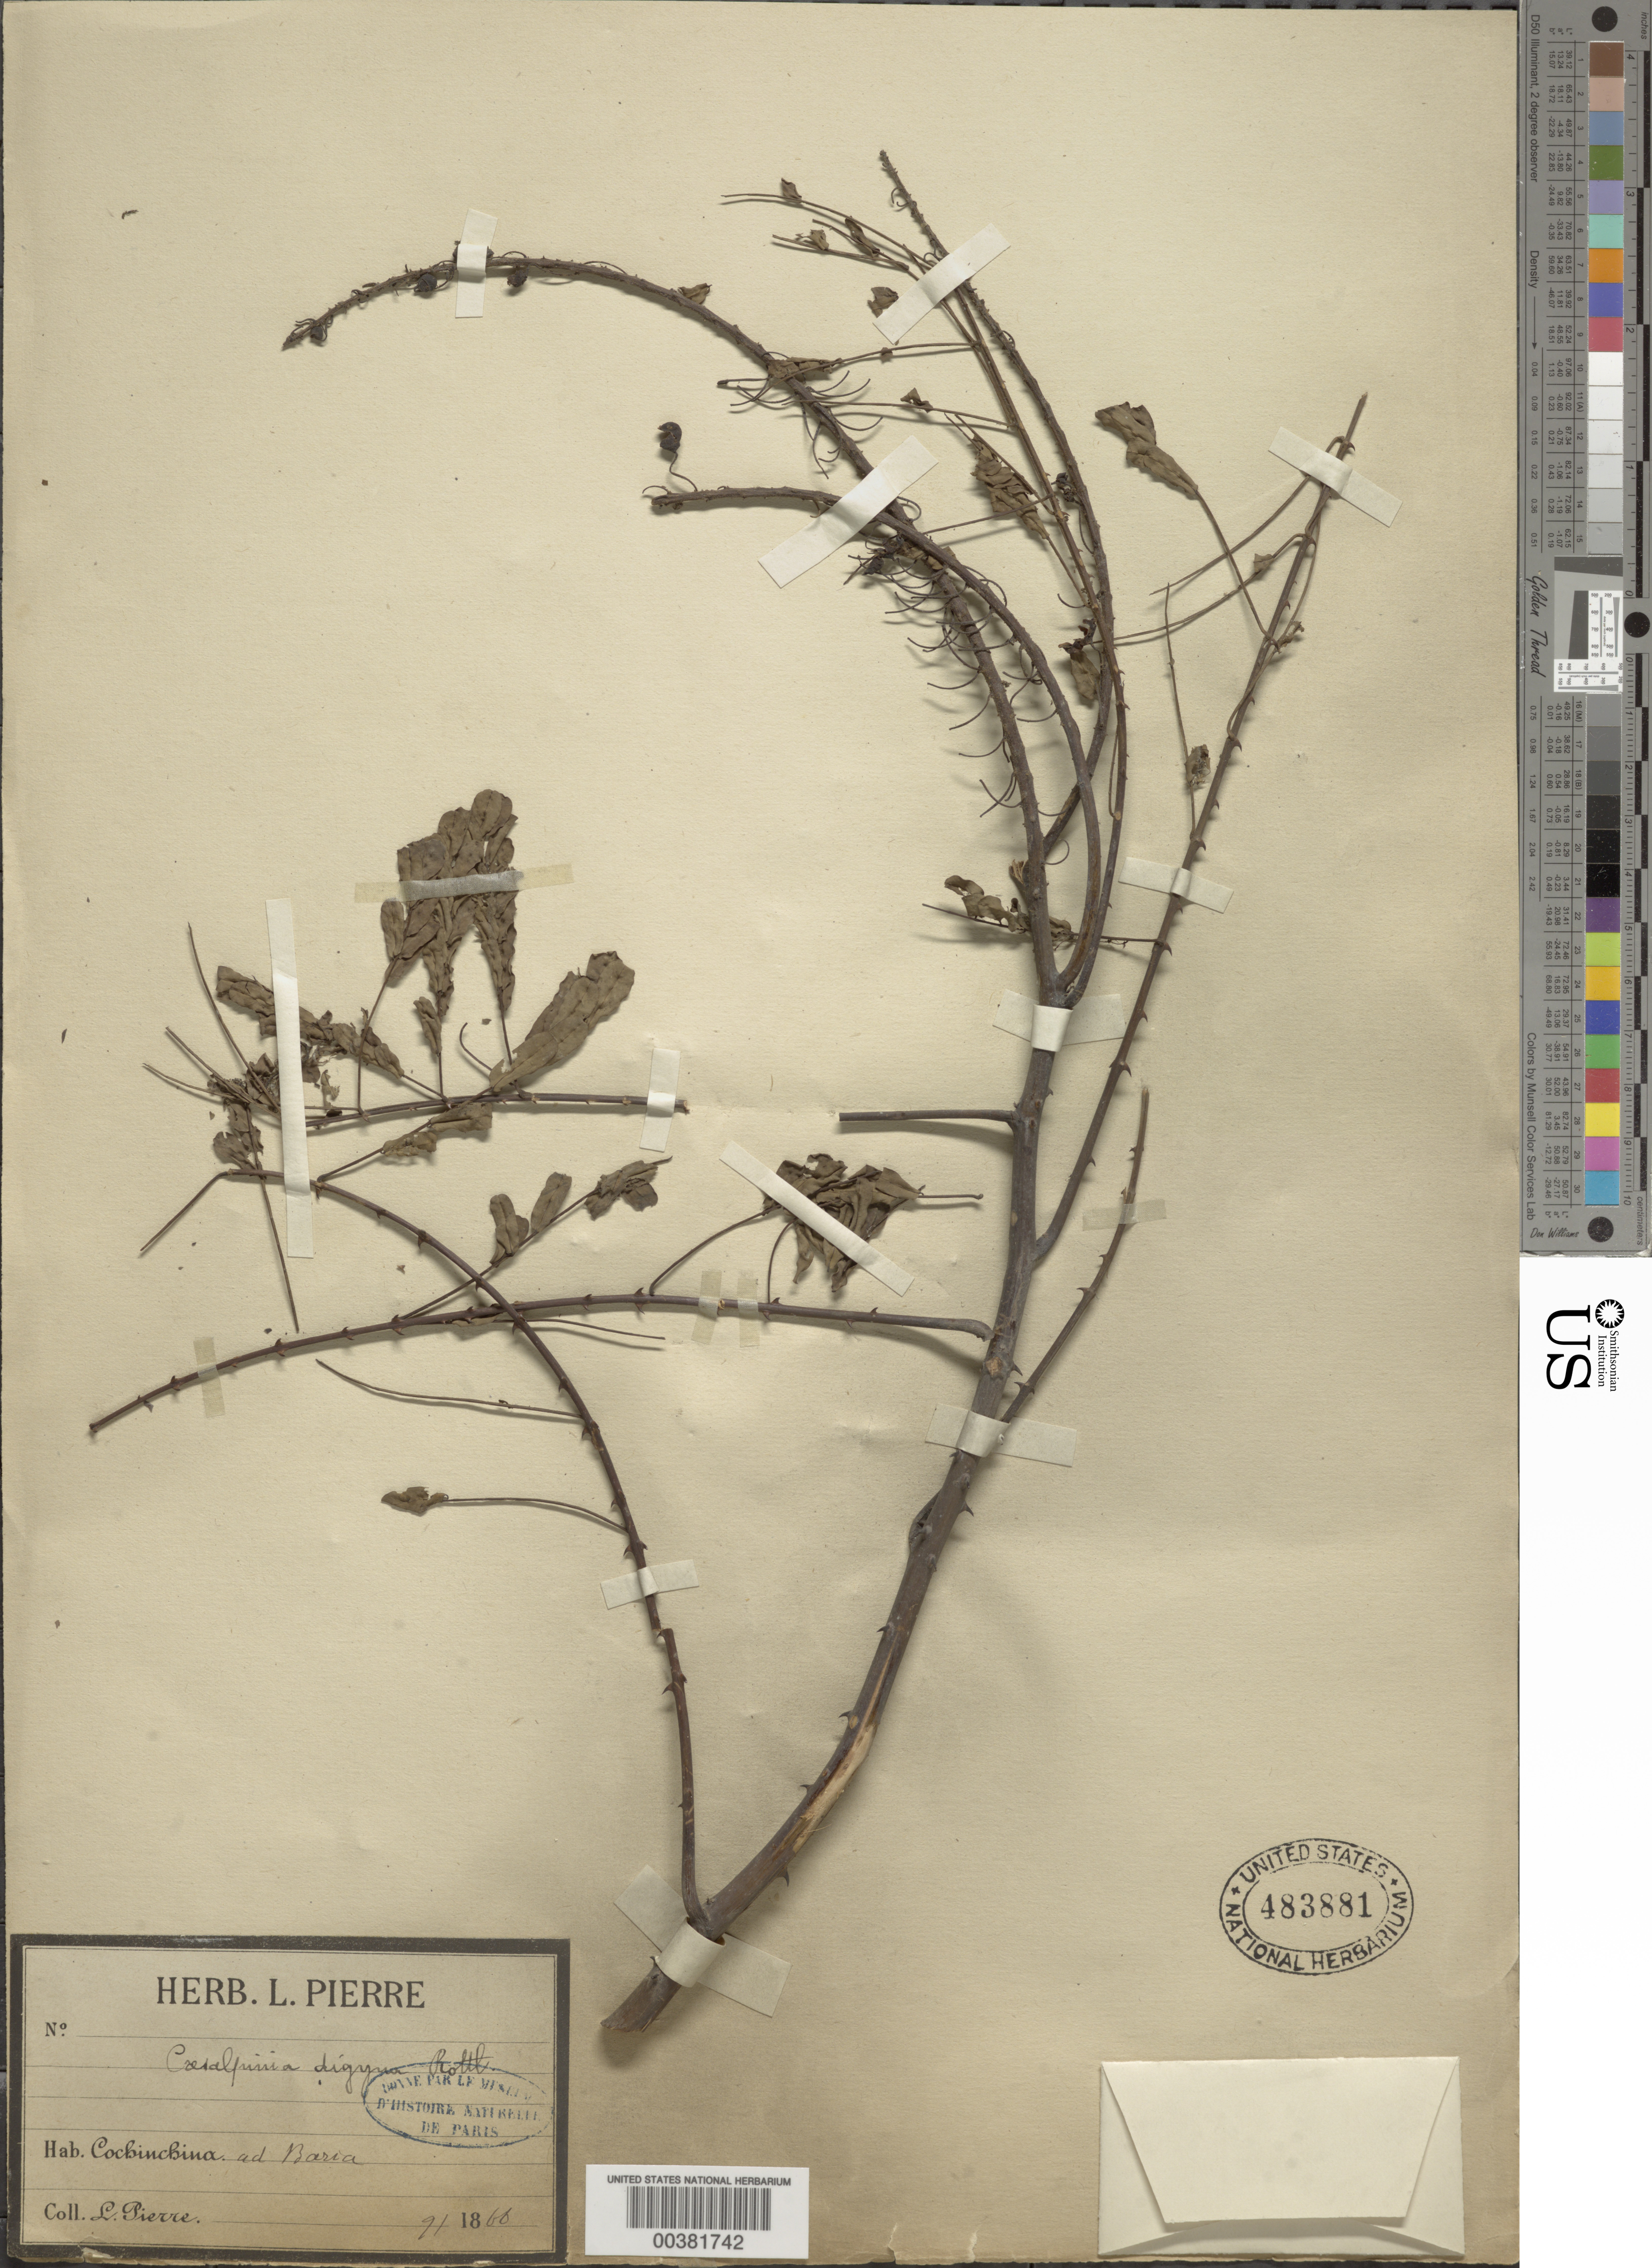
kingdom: Plantae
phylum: Tracheophyta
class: Magnoliopsida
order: Fabales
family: Fabaceae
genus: Moullava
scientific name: Moullava digyna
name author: (Röttler) Gagnon & G.P. Lewis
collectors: J. Pierre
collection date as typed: Nov 1866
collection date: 1866-11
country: Vietnam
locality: Ad barra (cochinchina)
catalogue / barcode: US 483881